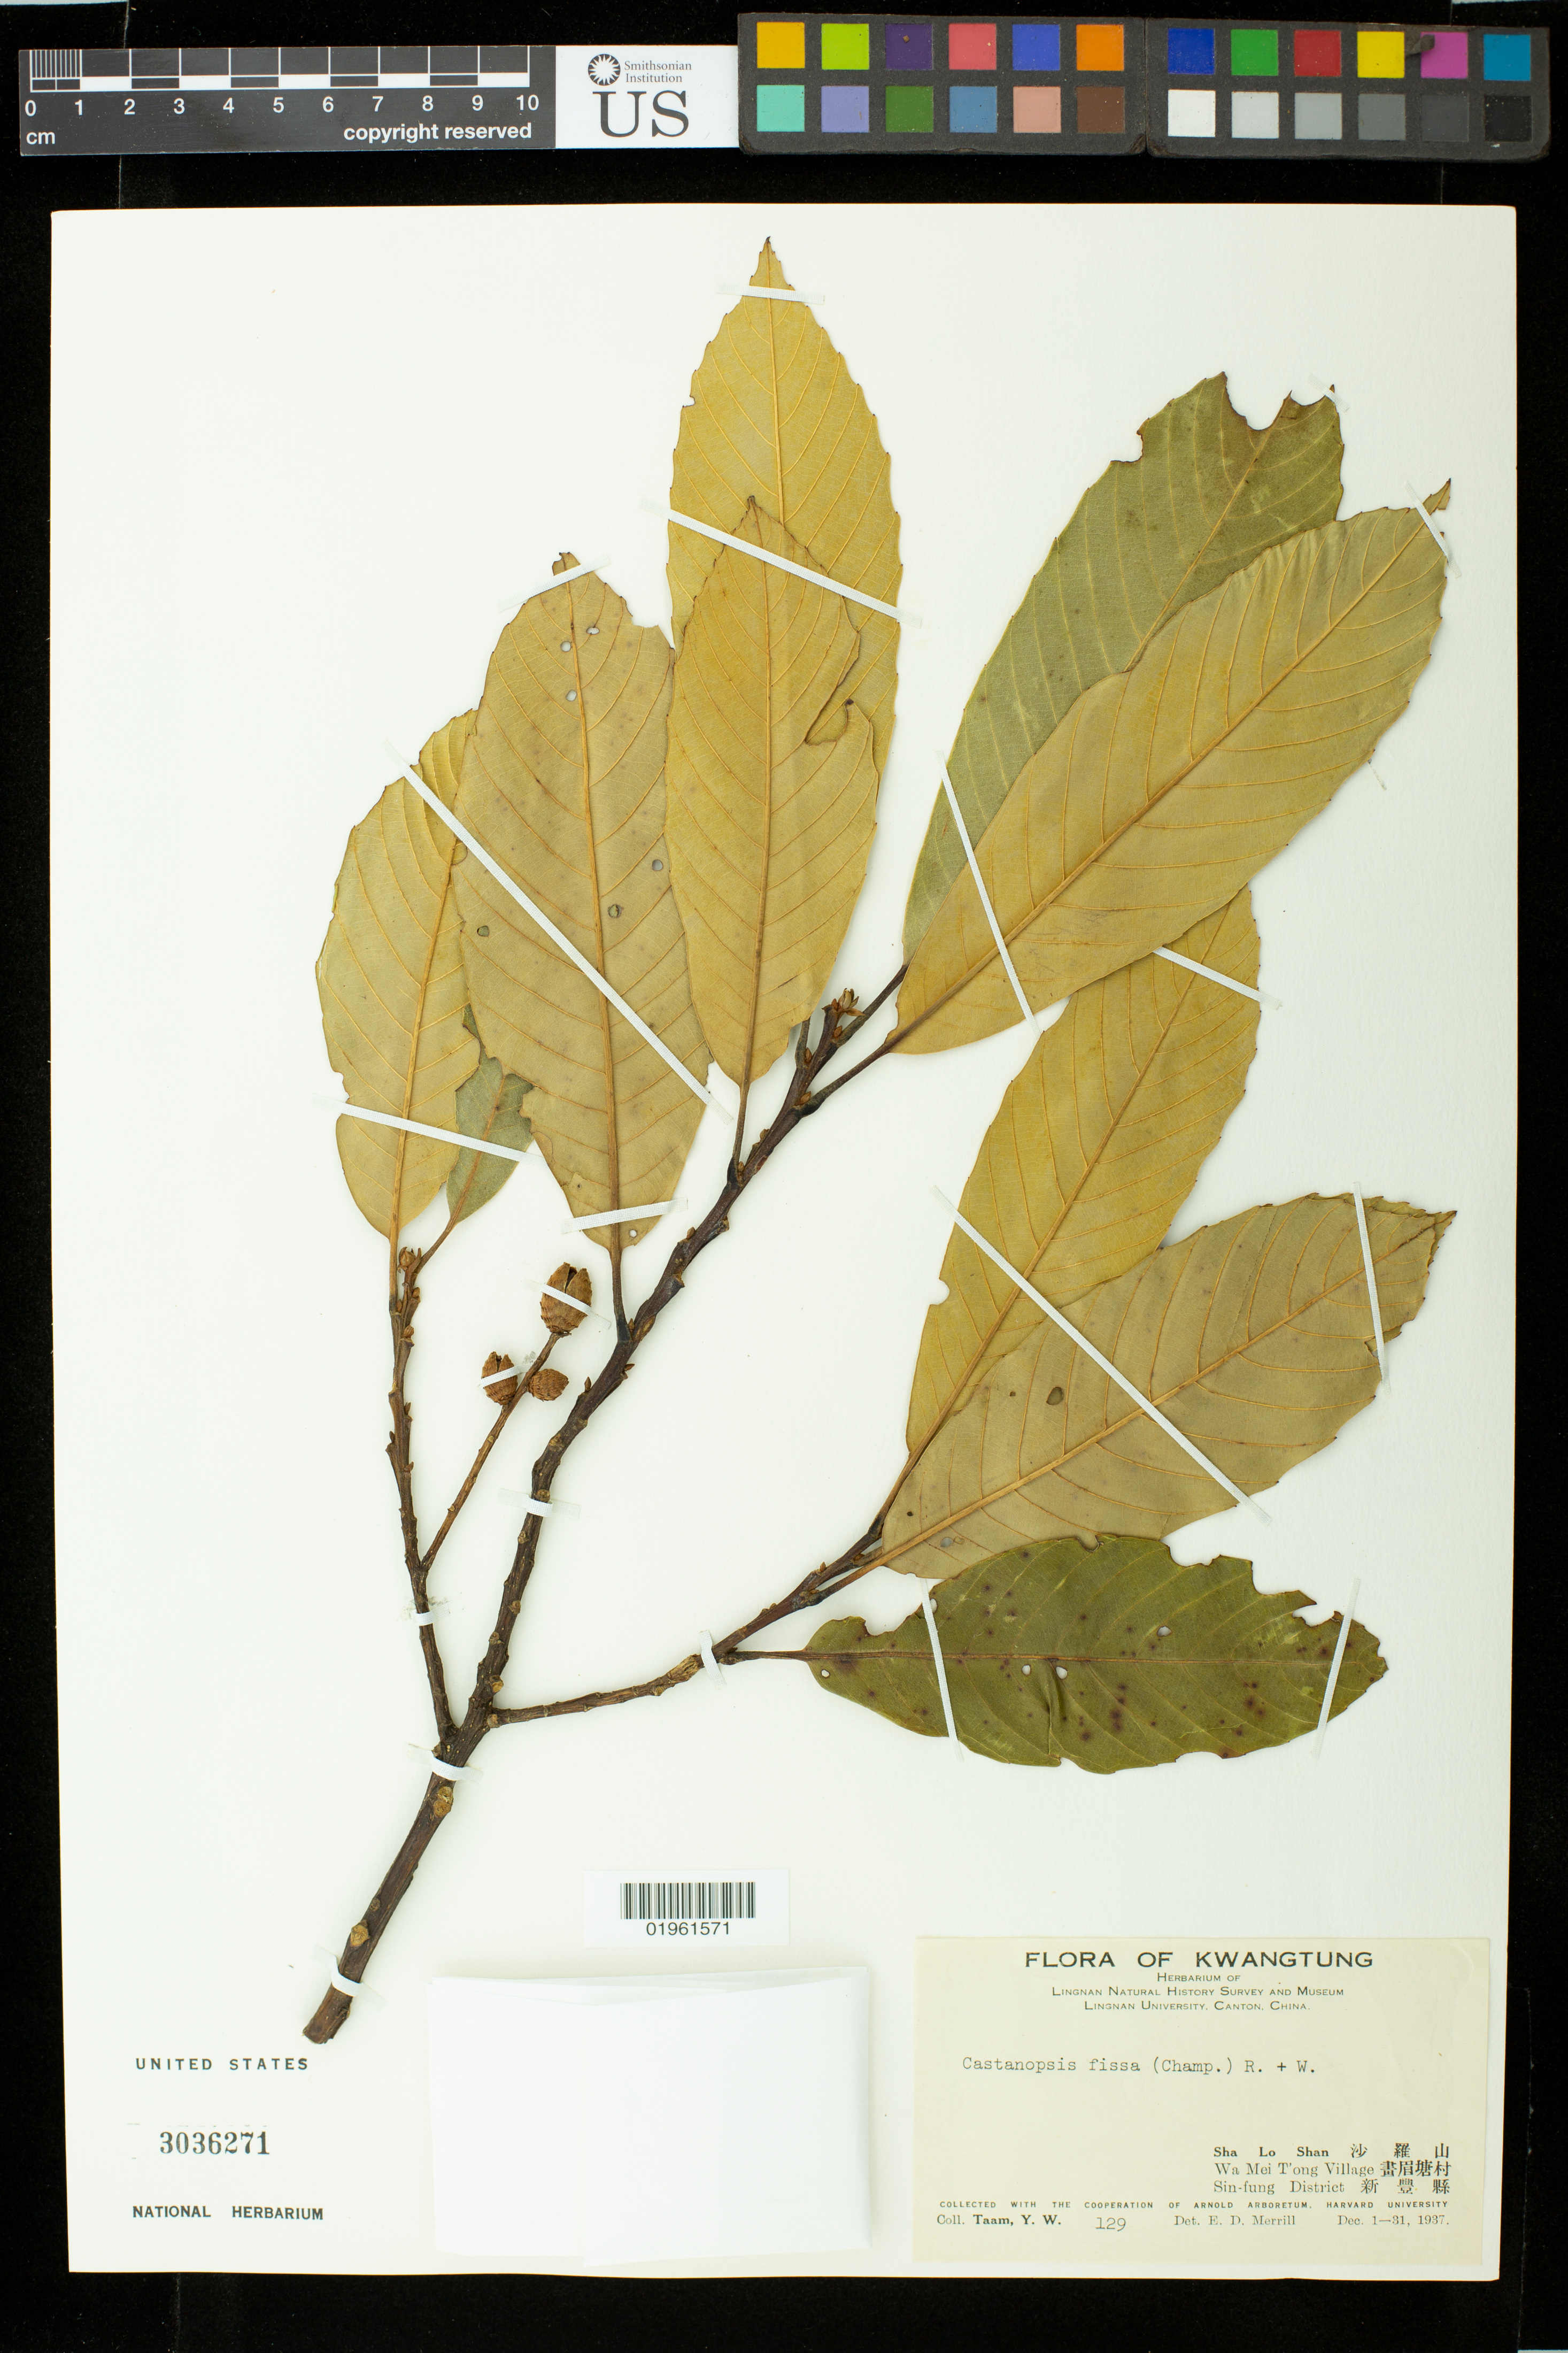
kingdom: Plantae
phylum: Tracheophyta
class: Magnoliopsida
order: Fagales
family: Fagaceae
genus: Castanopsis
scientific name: Castanopsis fissa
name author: (Champ. ex Benth.) Rehder & E.H. Wilson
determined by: Merrill, Elmer D.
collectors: Y. W. Taam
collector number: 129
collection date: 1937-12-01/1937-12-31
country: China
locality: Kwangtung, Sha Lo Shan, Wa Mei T'ong Village, Sin-fung District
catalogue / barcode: US 3036271